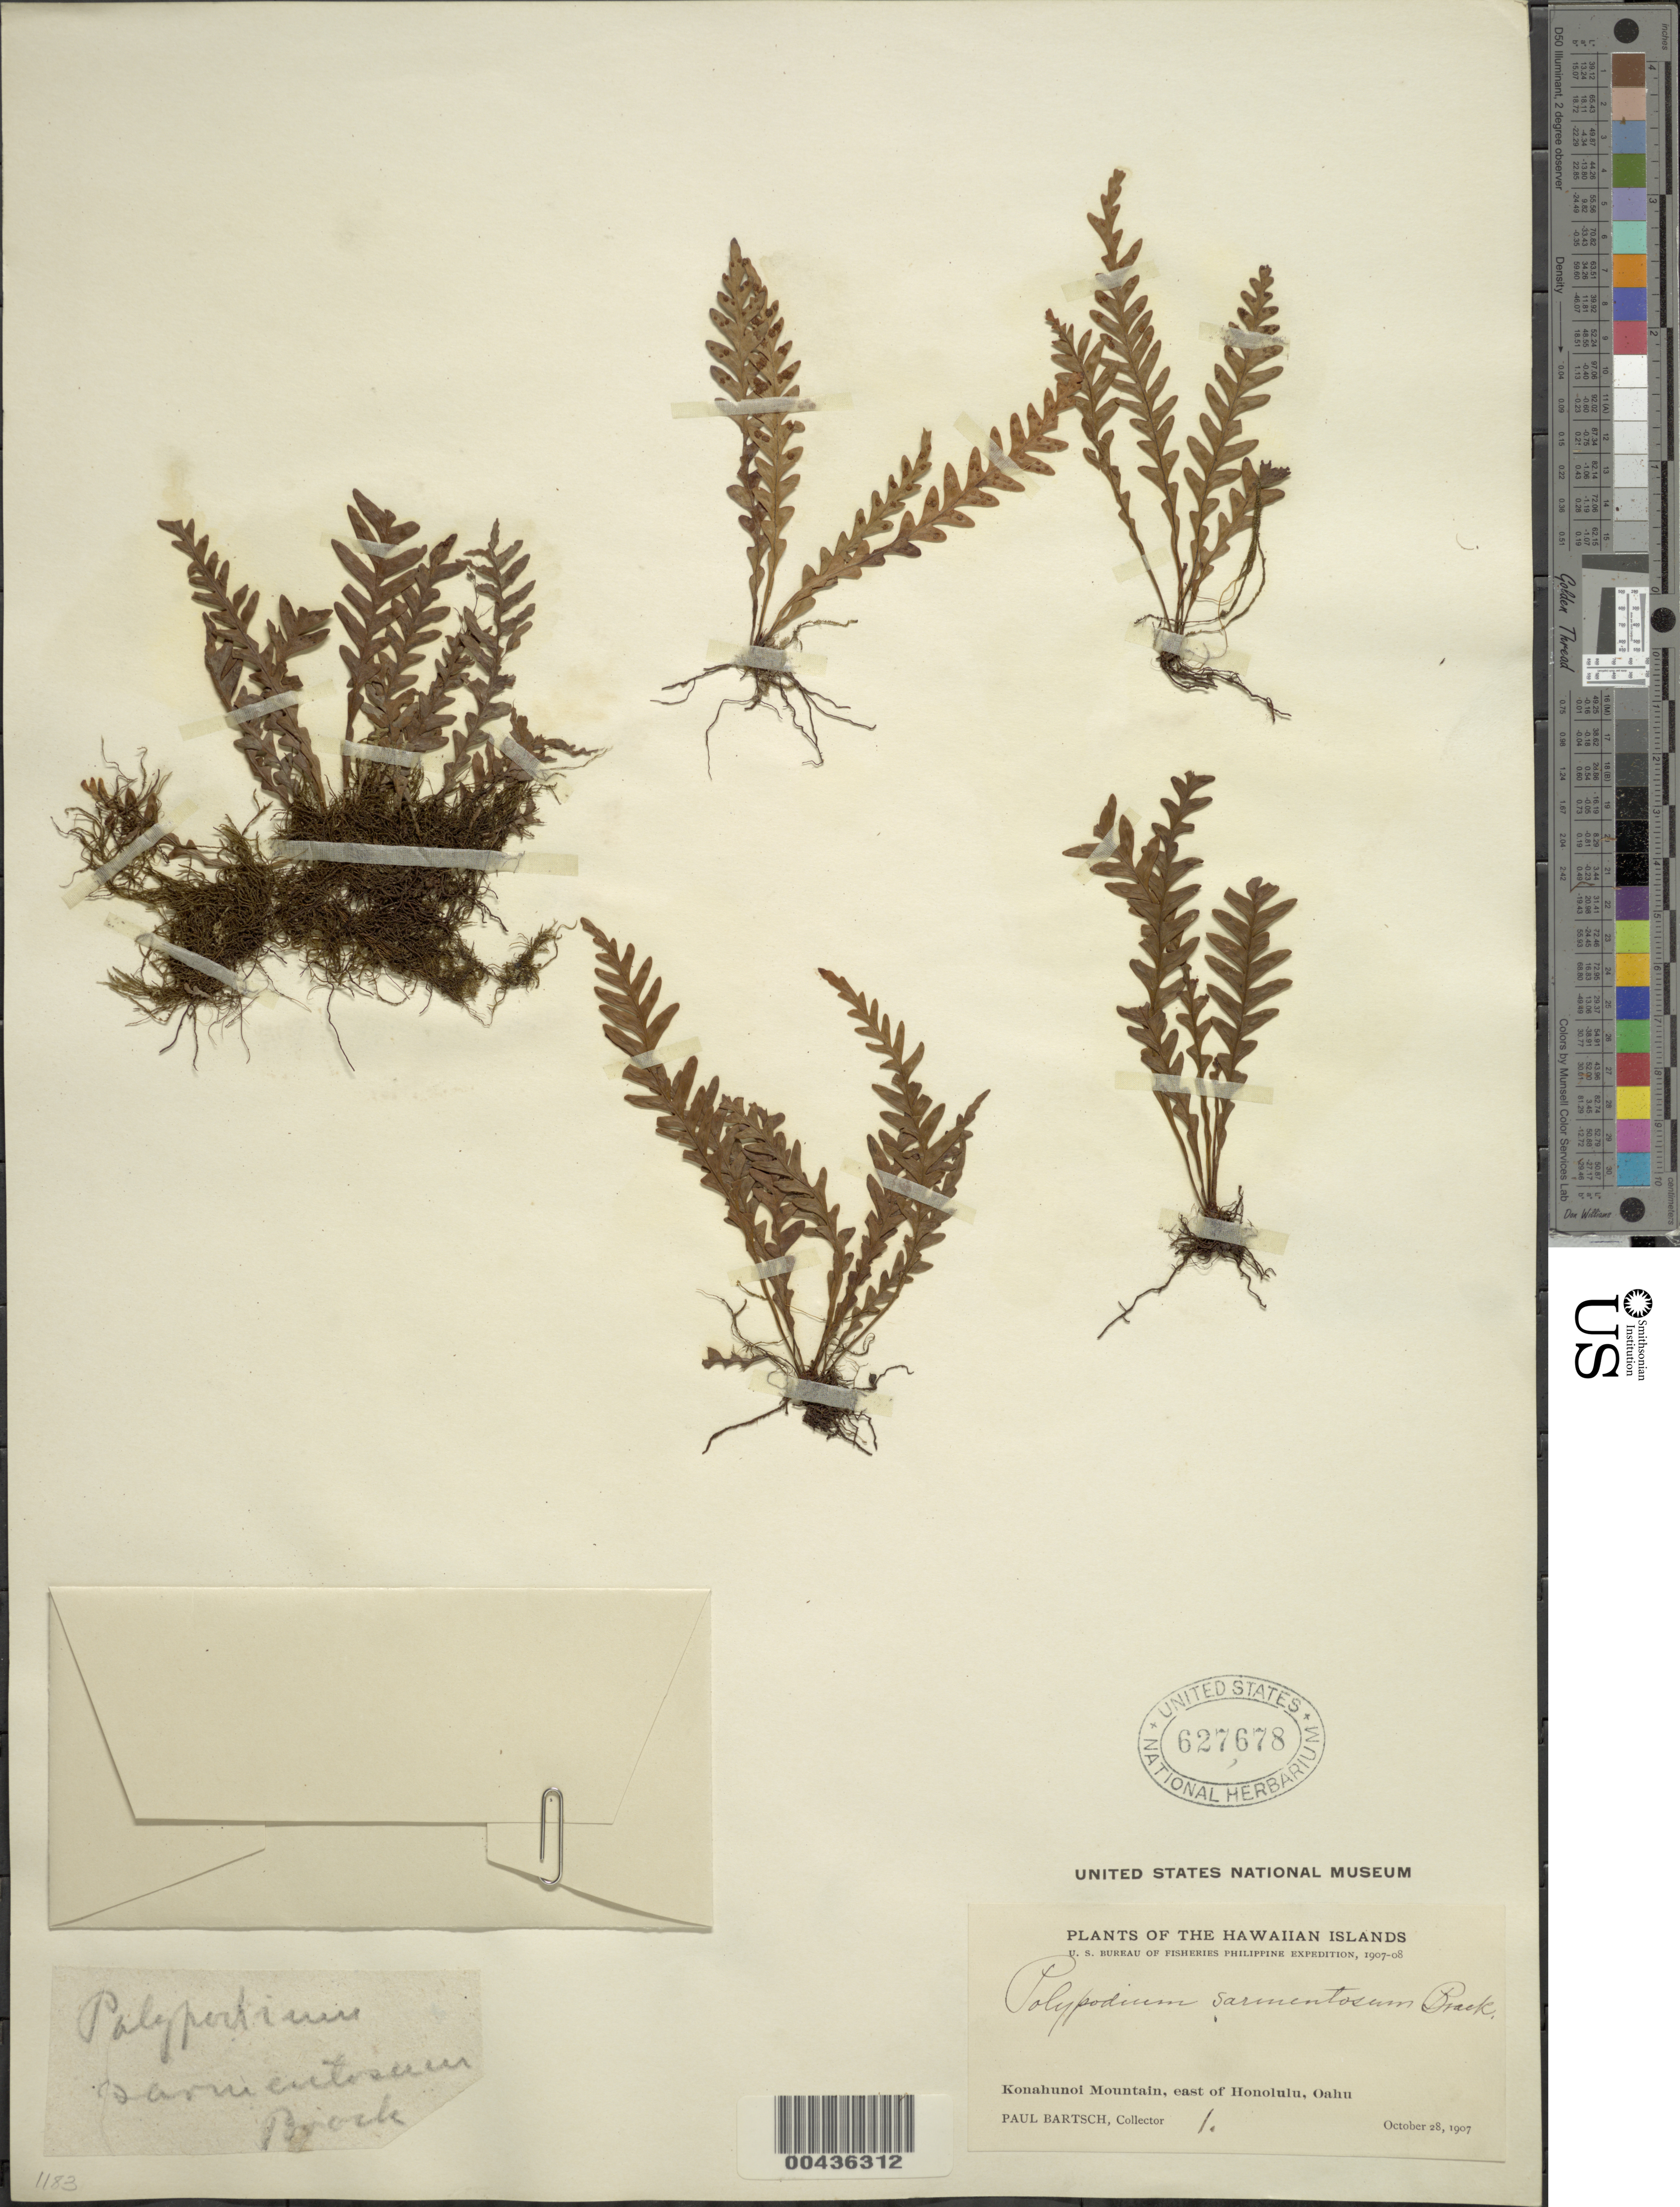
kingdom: Plantae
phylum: Tracheophyta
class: Polypodiopsida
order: Polypodiales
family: Polypodiaceae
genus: Adenophorus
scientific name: Adenophorus pinnatifidus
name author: Gaudich.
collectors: P. Bartsch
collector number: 1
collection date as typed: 28 Oct 1907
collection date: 1907-10-28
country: United States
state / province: Hawaii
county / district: Honolulu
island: Oahu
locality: Konahunoi Mountain, E of Honolulu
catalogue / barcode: US 627678